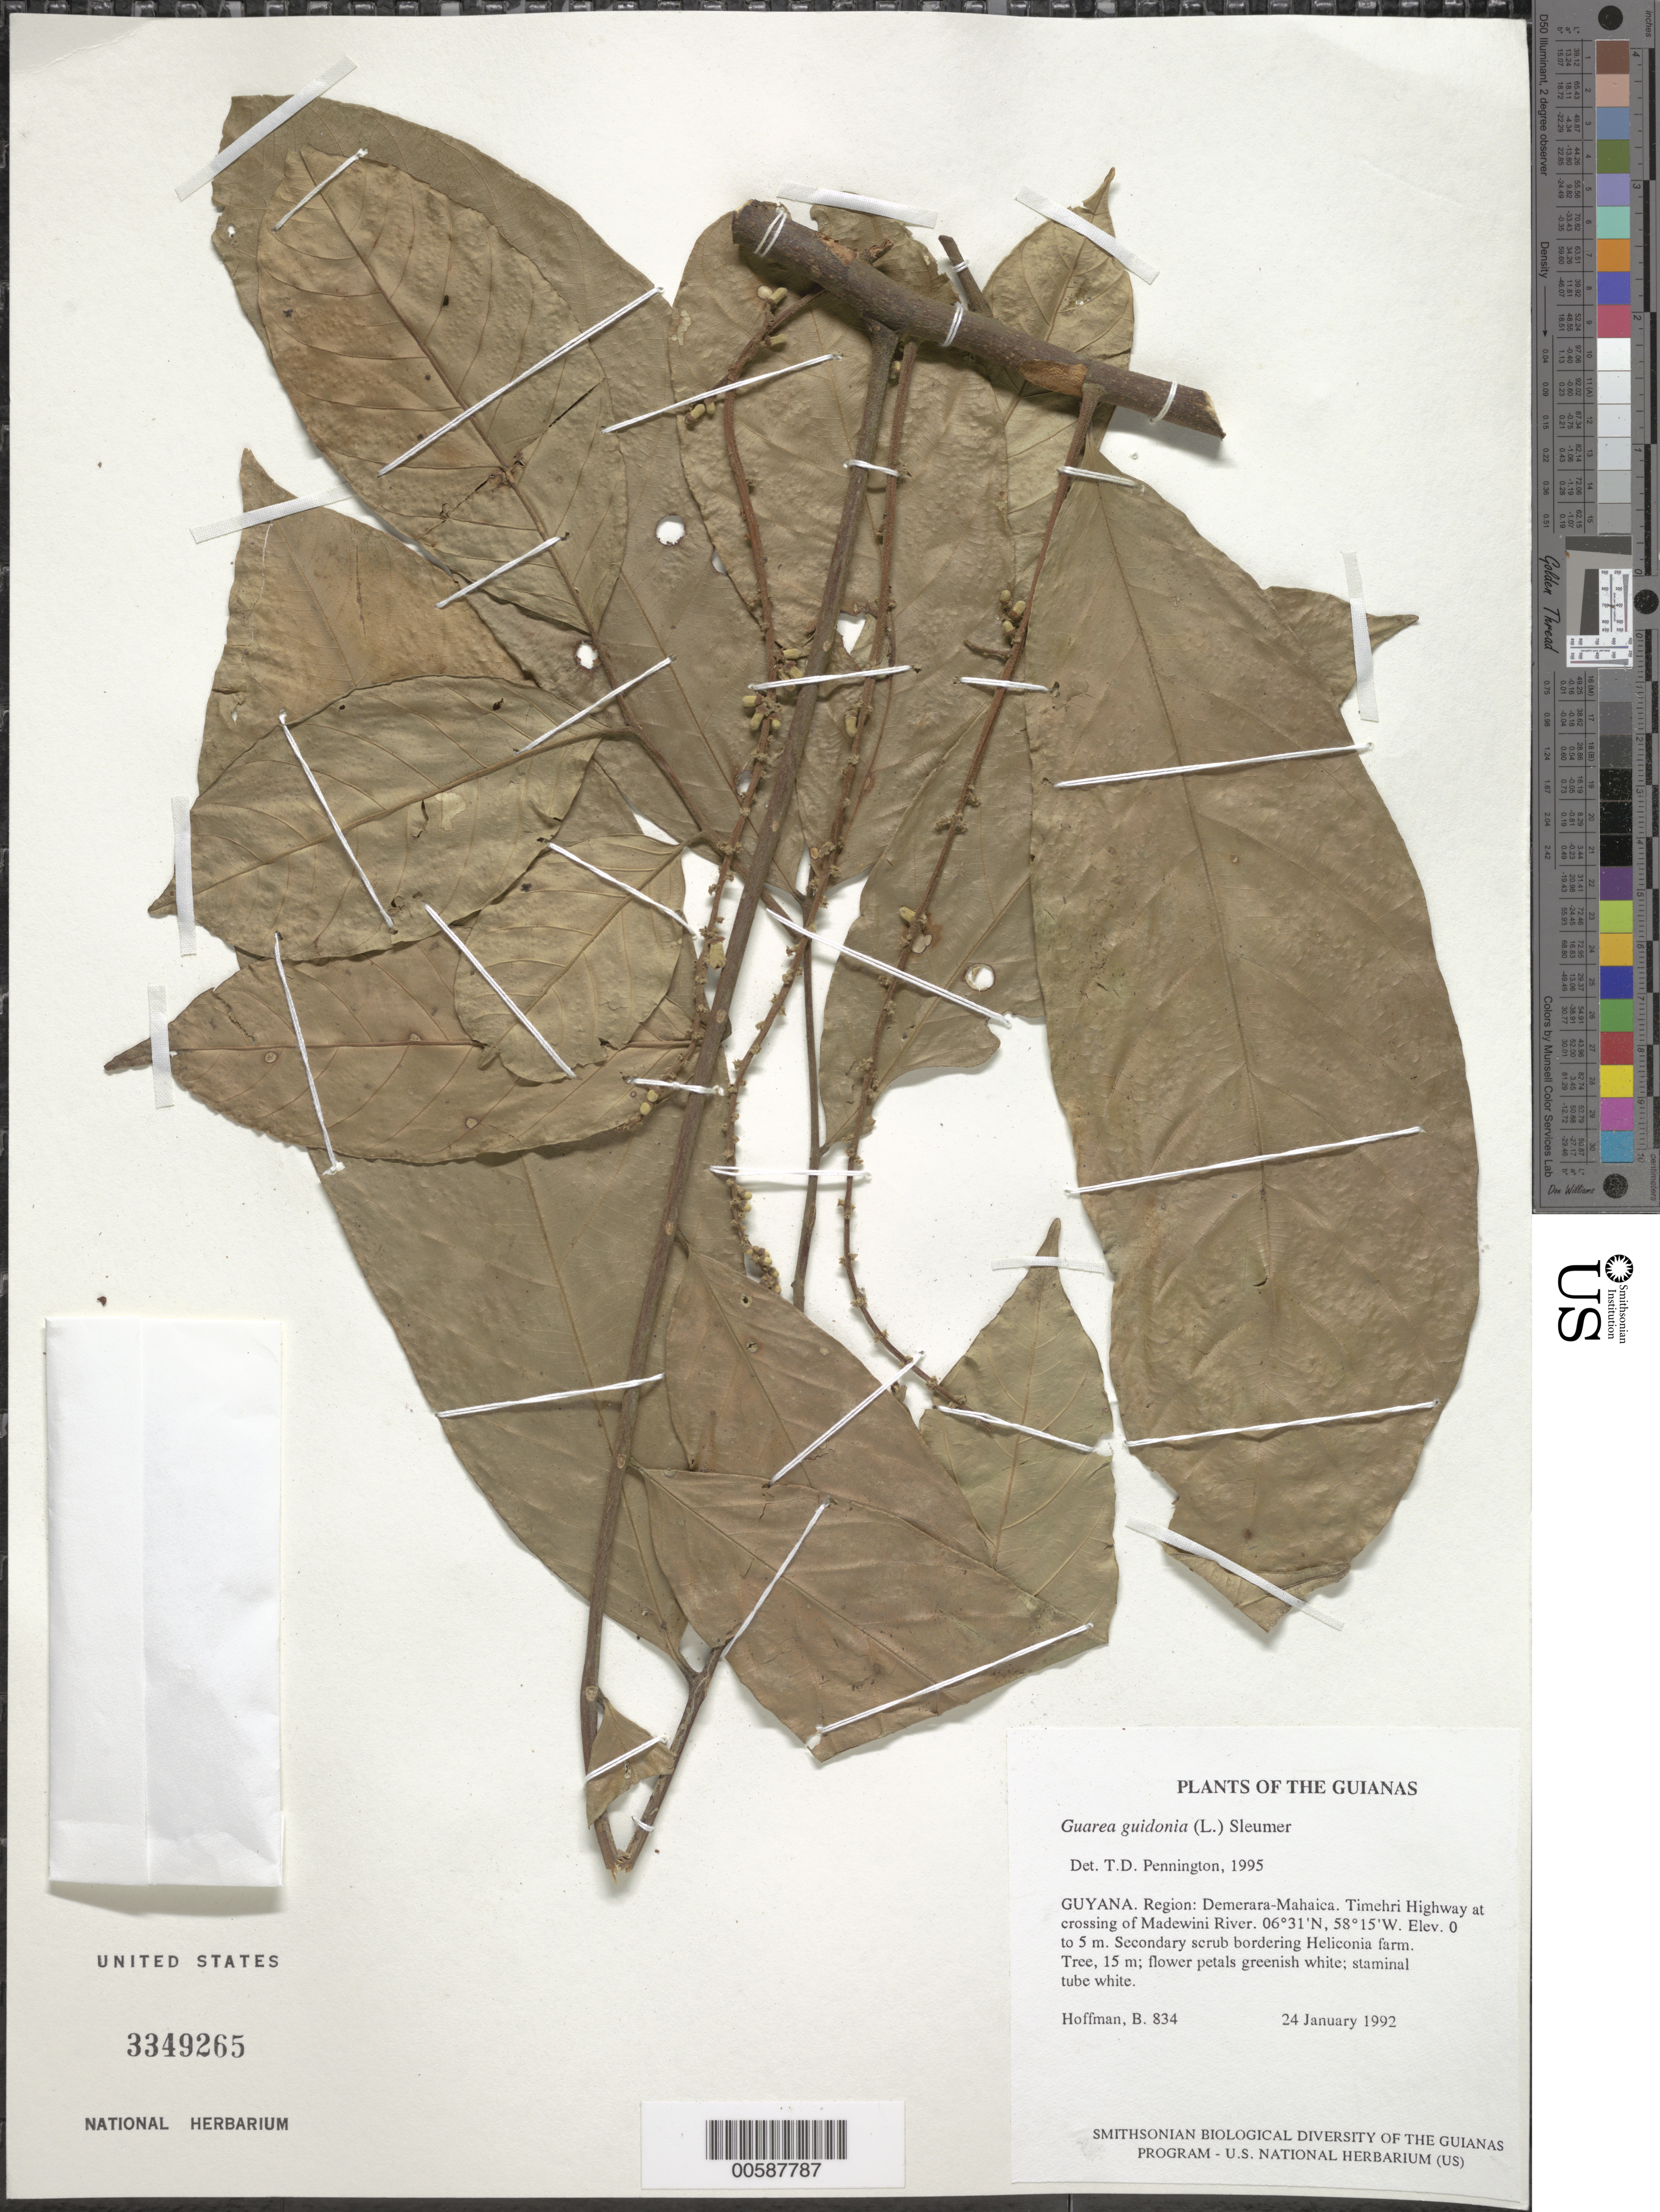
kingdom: Plantae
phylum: Tracheophyta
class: Magnoliopsida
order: Sapindales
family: Meliaceae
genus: Guarea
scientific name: Guarea guidonia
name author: (L.) Sleumer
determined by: Pennington, T. D., (K)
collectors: B. Hoffman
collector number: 834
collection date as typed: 24 January 1992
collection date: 1992-01-24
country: Guyana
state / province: Demerara-Mahaica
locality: Timehri Highway at crossing of Madewini River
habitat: Secondary scrub bordering Heliconia farm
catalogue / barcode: US 3349265